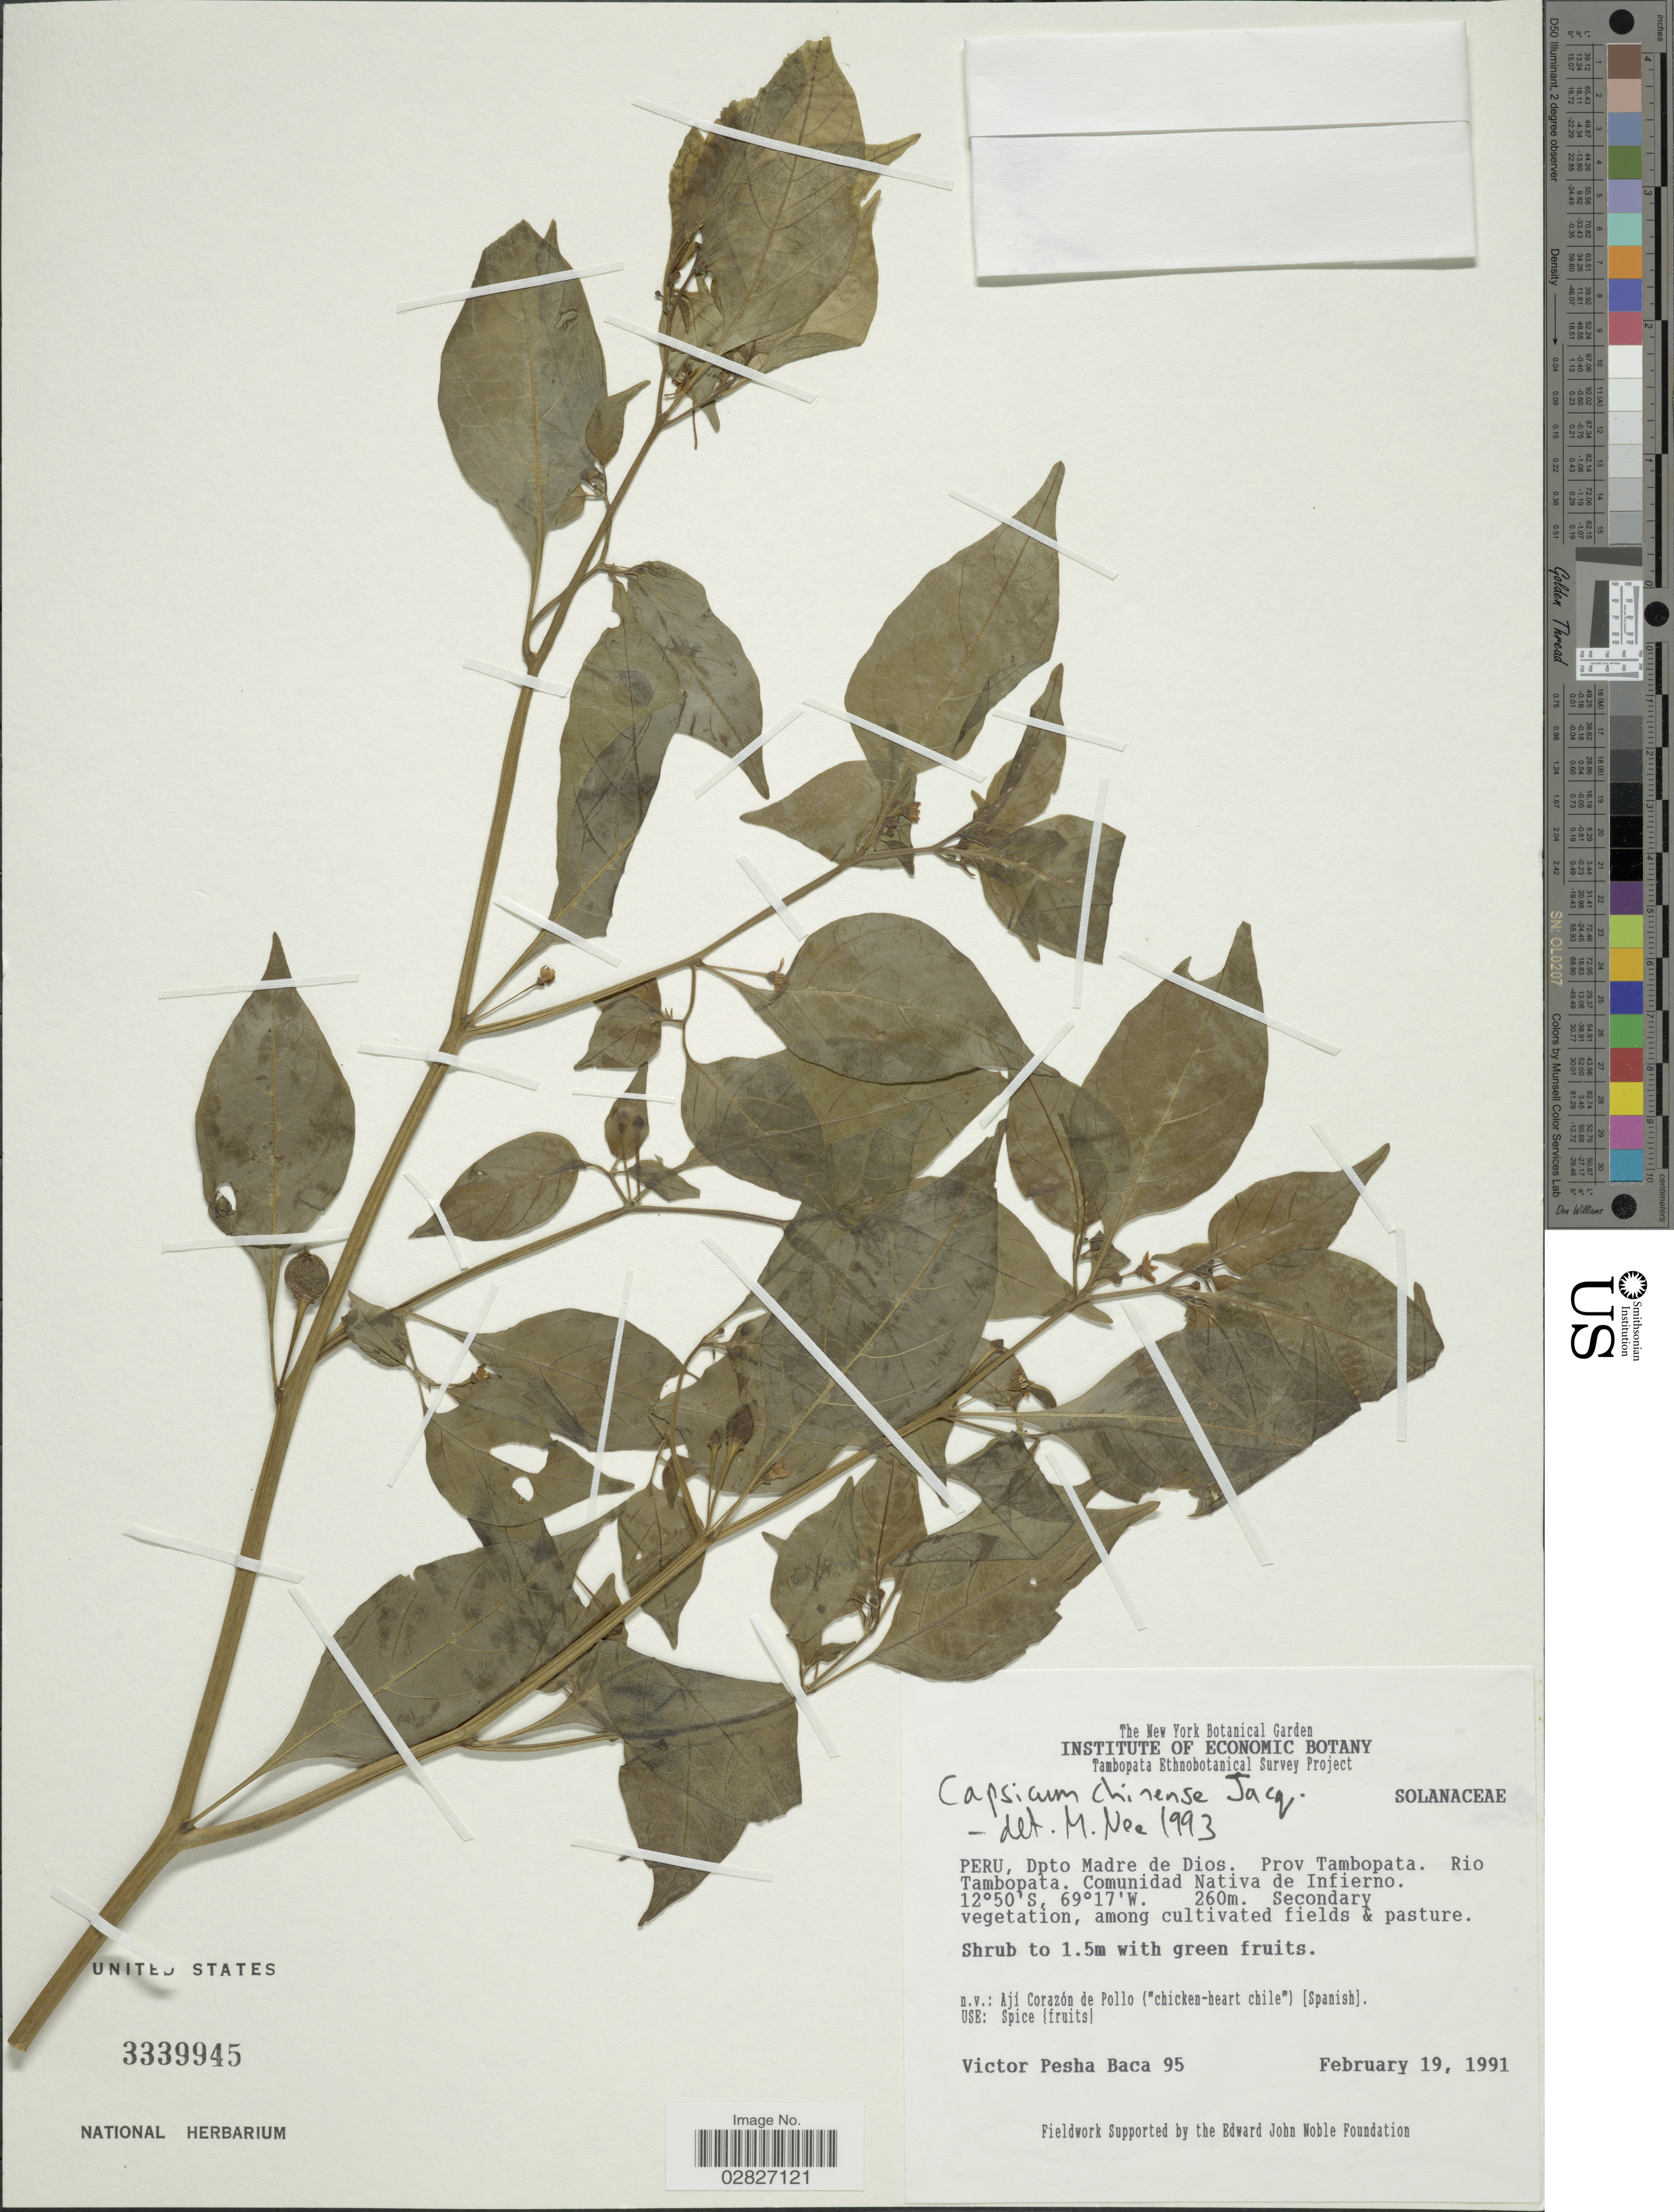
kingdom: Plantae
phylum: Tracheophyta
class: Magnoliopsida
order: Solanales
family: Solanaceae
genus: Capsicum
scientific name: Capsicum chinense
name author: Jacq.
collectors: V. Baca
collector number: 95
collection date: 1991-02-19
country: Peru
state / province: Madre de Dios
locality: Dpto Madre de Dios, Prov Tambopata, Rio Tambopata, Comunidad Nativa de Infierno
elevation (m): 260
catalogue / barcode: US 3339945